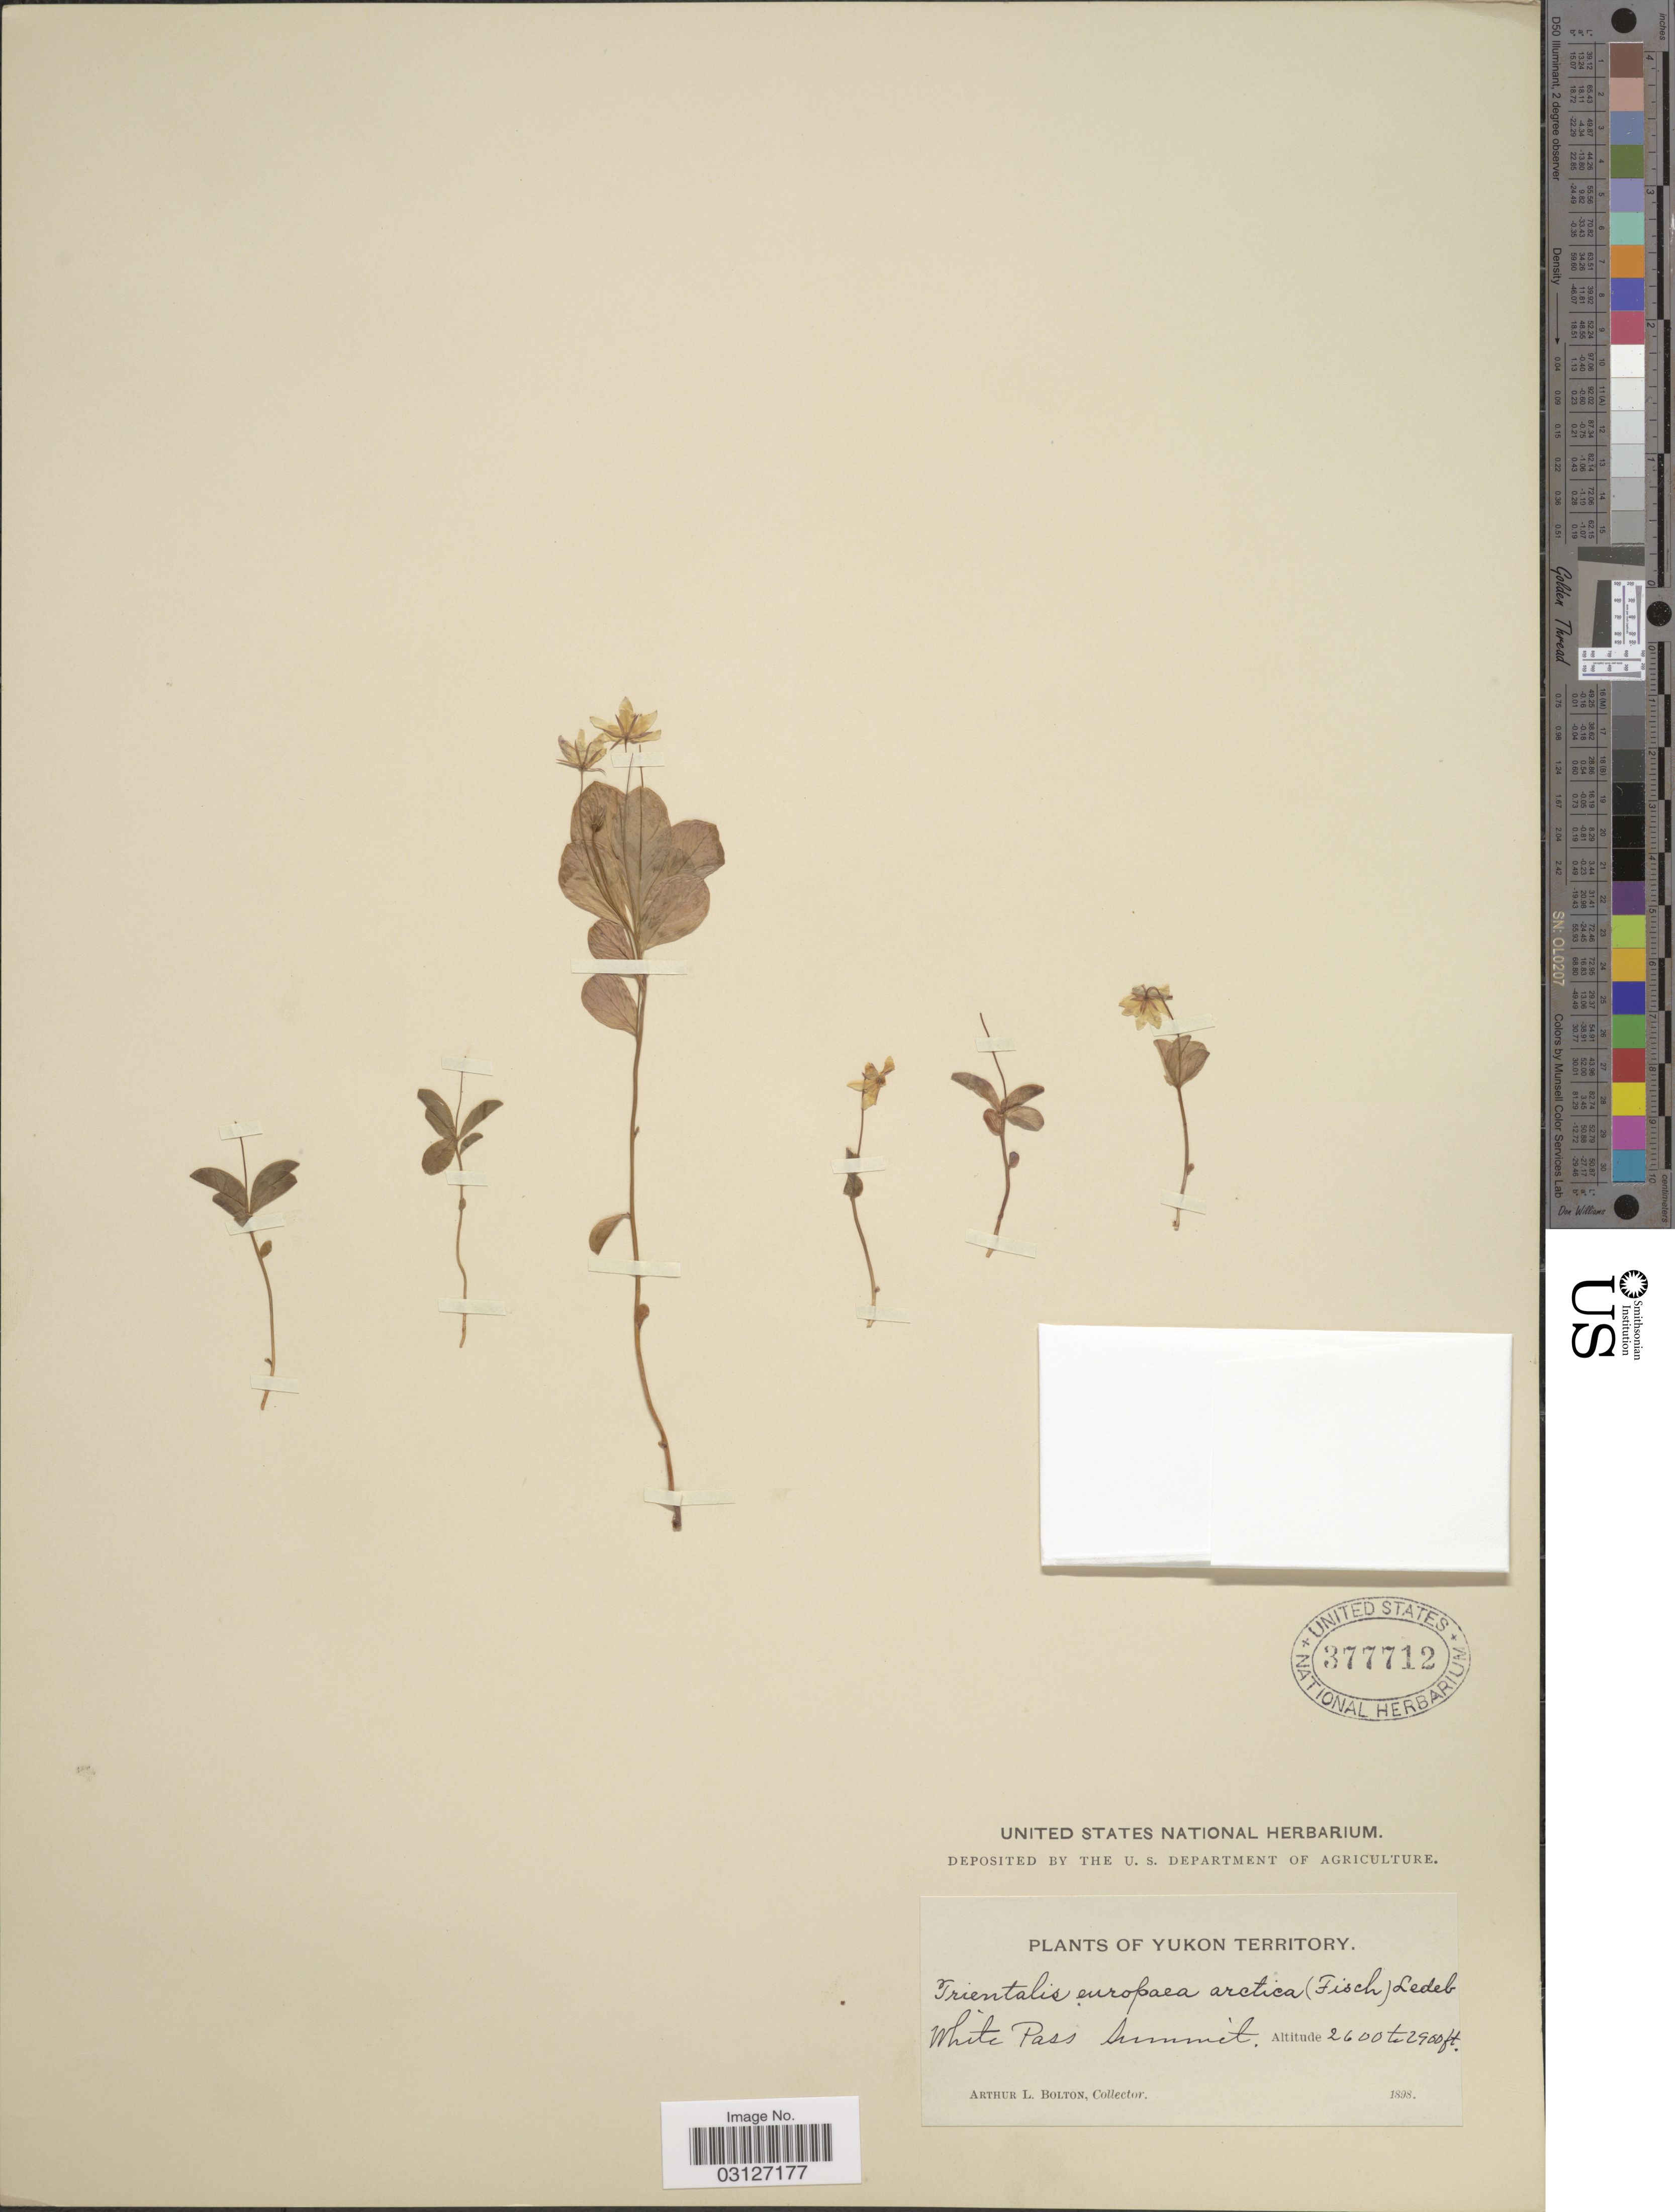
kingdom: Plantae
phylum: Tracheophyta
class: Magnoliopsida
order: Ericales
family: Primulaceae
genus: Trientalis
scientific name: Trientalis europaea subsp. arctica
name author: (Fisch. ex Hook.) Hultén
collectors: A. Bolton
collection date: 1898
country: Canada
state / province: Yukon Territory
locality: White Pass Summit.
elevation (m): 792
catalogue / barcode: US 377712